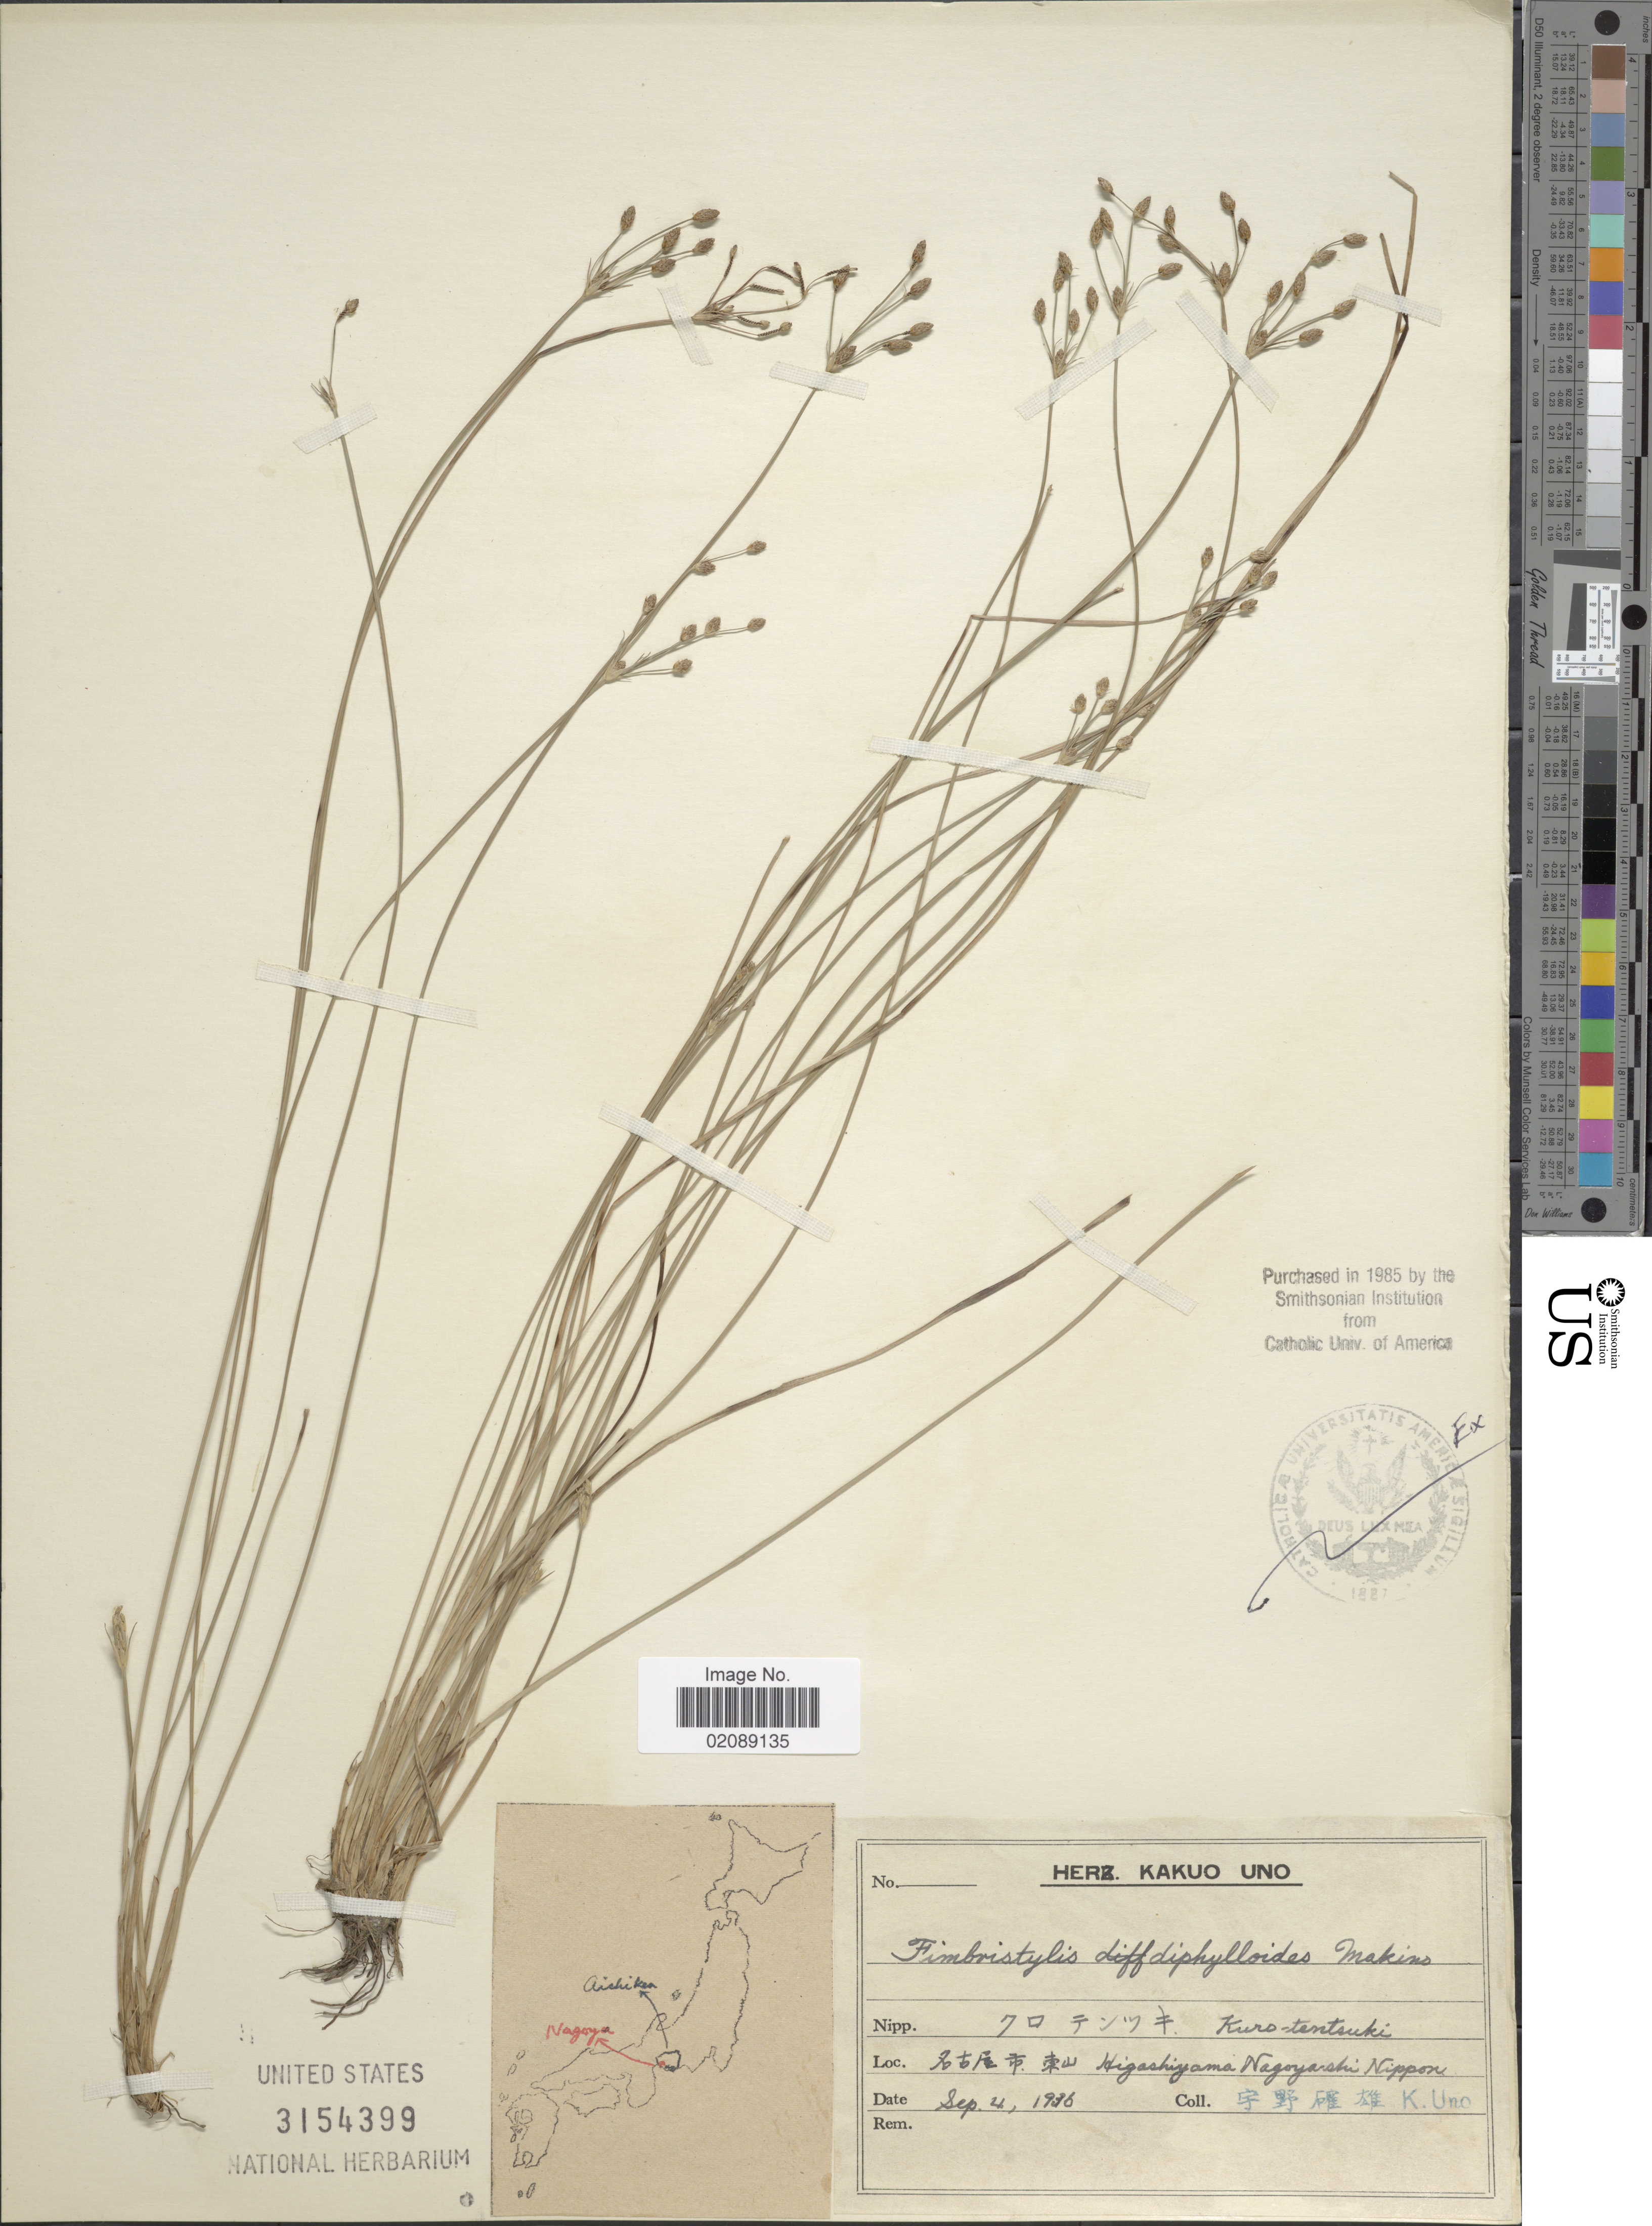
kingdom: Plantae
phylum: Tracheophyta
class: Liliopsida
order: Poales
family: Cyperaceae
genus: Fimbristylis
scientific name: Fimbristylis diphylloides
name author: Makino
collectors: K. Uno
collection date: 1936-09-04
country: Japan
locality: Higashiyama, Nagoyarshi, Nippon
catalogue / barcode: US 3154399